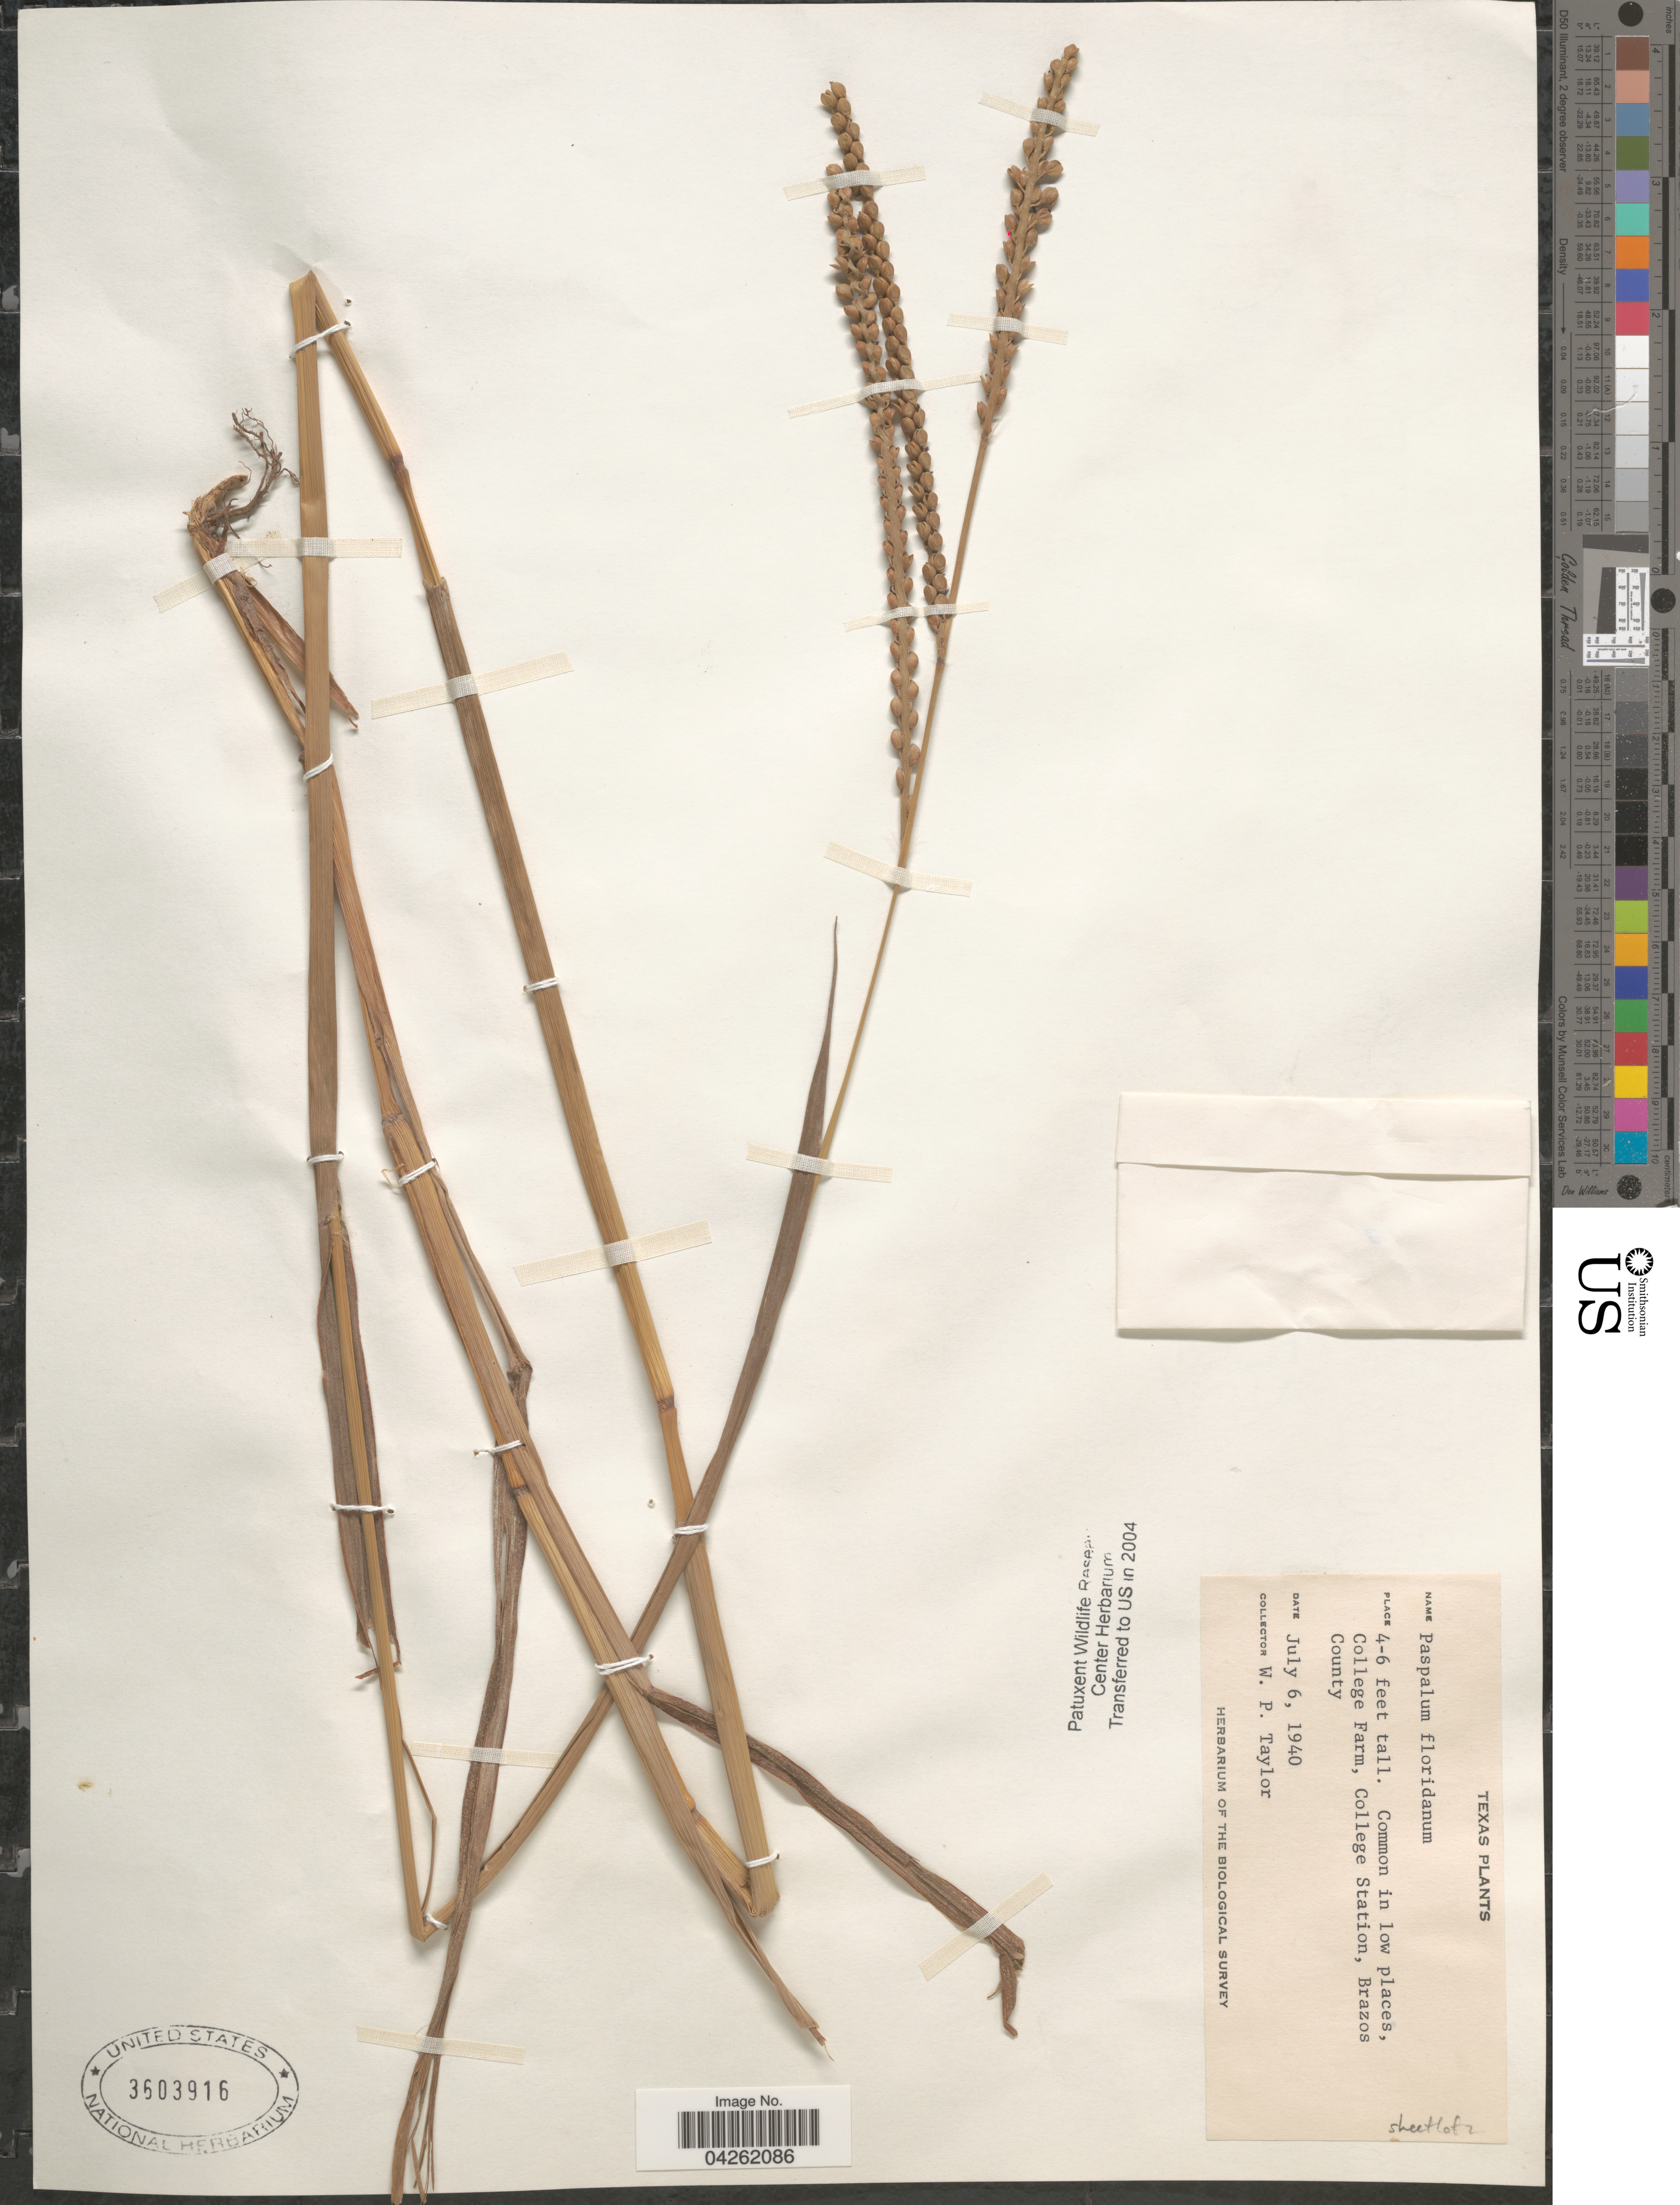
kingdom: Plantae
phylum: Tracheophyta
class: Liliopsida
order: Poales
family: Poaceae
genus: Paspalum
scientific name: Paspalum floridanum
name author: Michx.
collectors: W. P. Taylor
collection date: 1940-07-06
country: United States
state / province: Texas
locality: College Farm, College Station, Brazos County. The Biological Survey.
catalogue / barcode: US 3603916